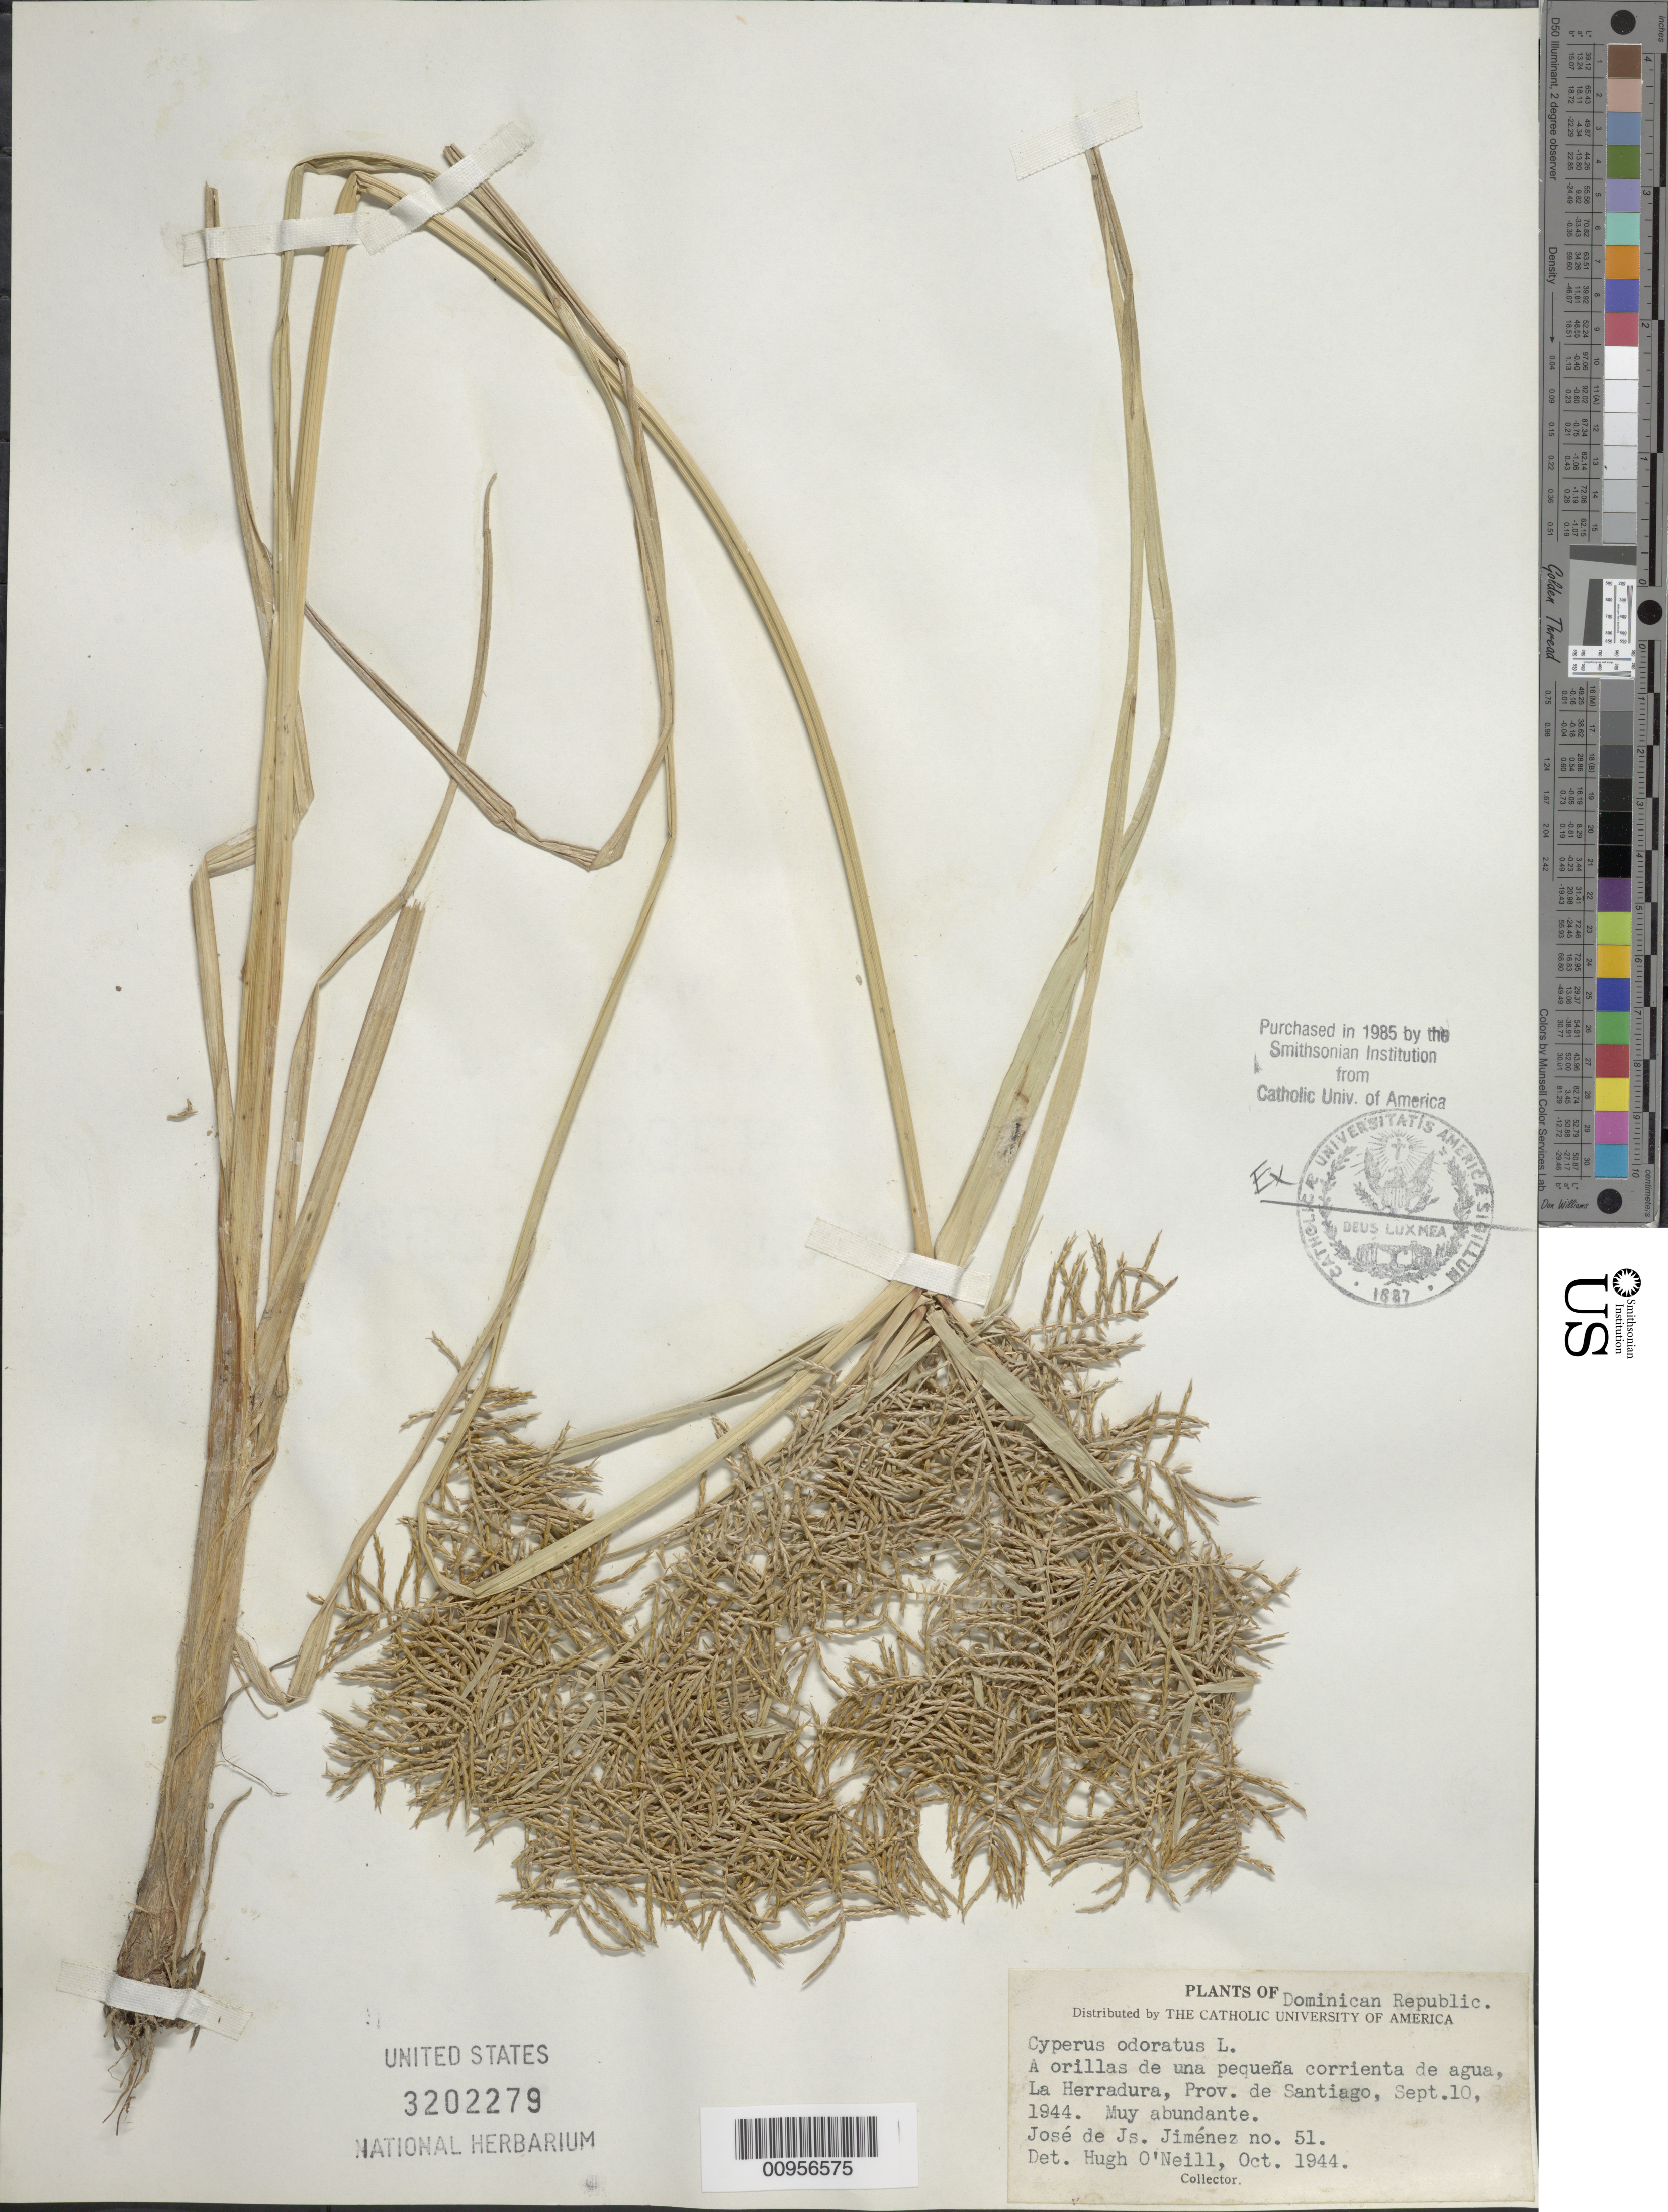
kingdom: Plantae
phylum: Tracheophyta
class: Liliopsida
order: Poales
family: Cyperaceae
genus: Cyperus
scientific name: Cyperus odoratus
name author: L.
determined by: O'Neill, H. O.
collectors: J. J. Jiménez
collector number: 51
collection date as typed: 10 Sep 1944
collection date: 1944-09-10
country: Dominican Republic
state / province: Santiago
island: Hispaniola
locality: La Herradura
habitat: A orillas de una corrienta de agua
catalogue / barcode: US 3202279